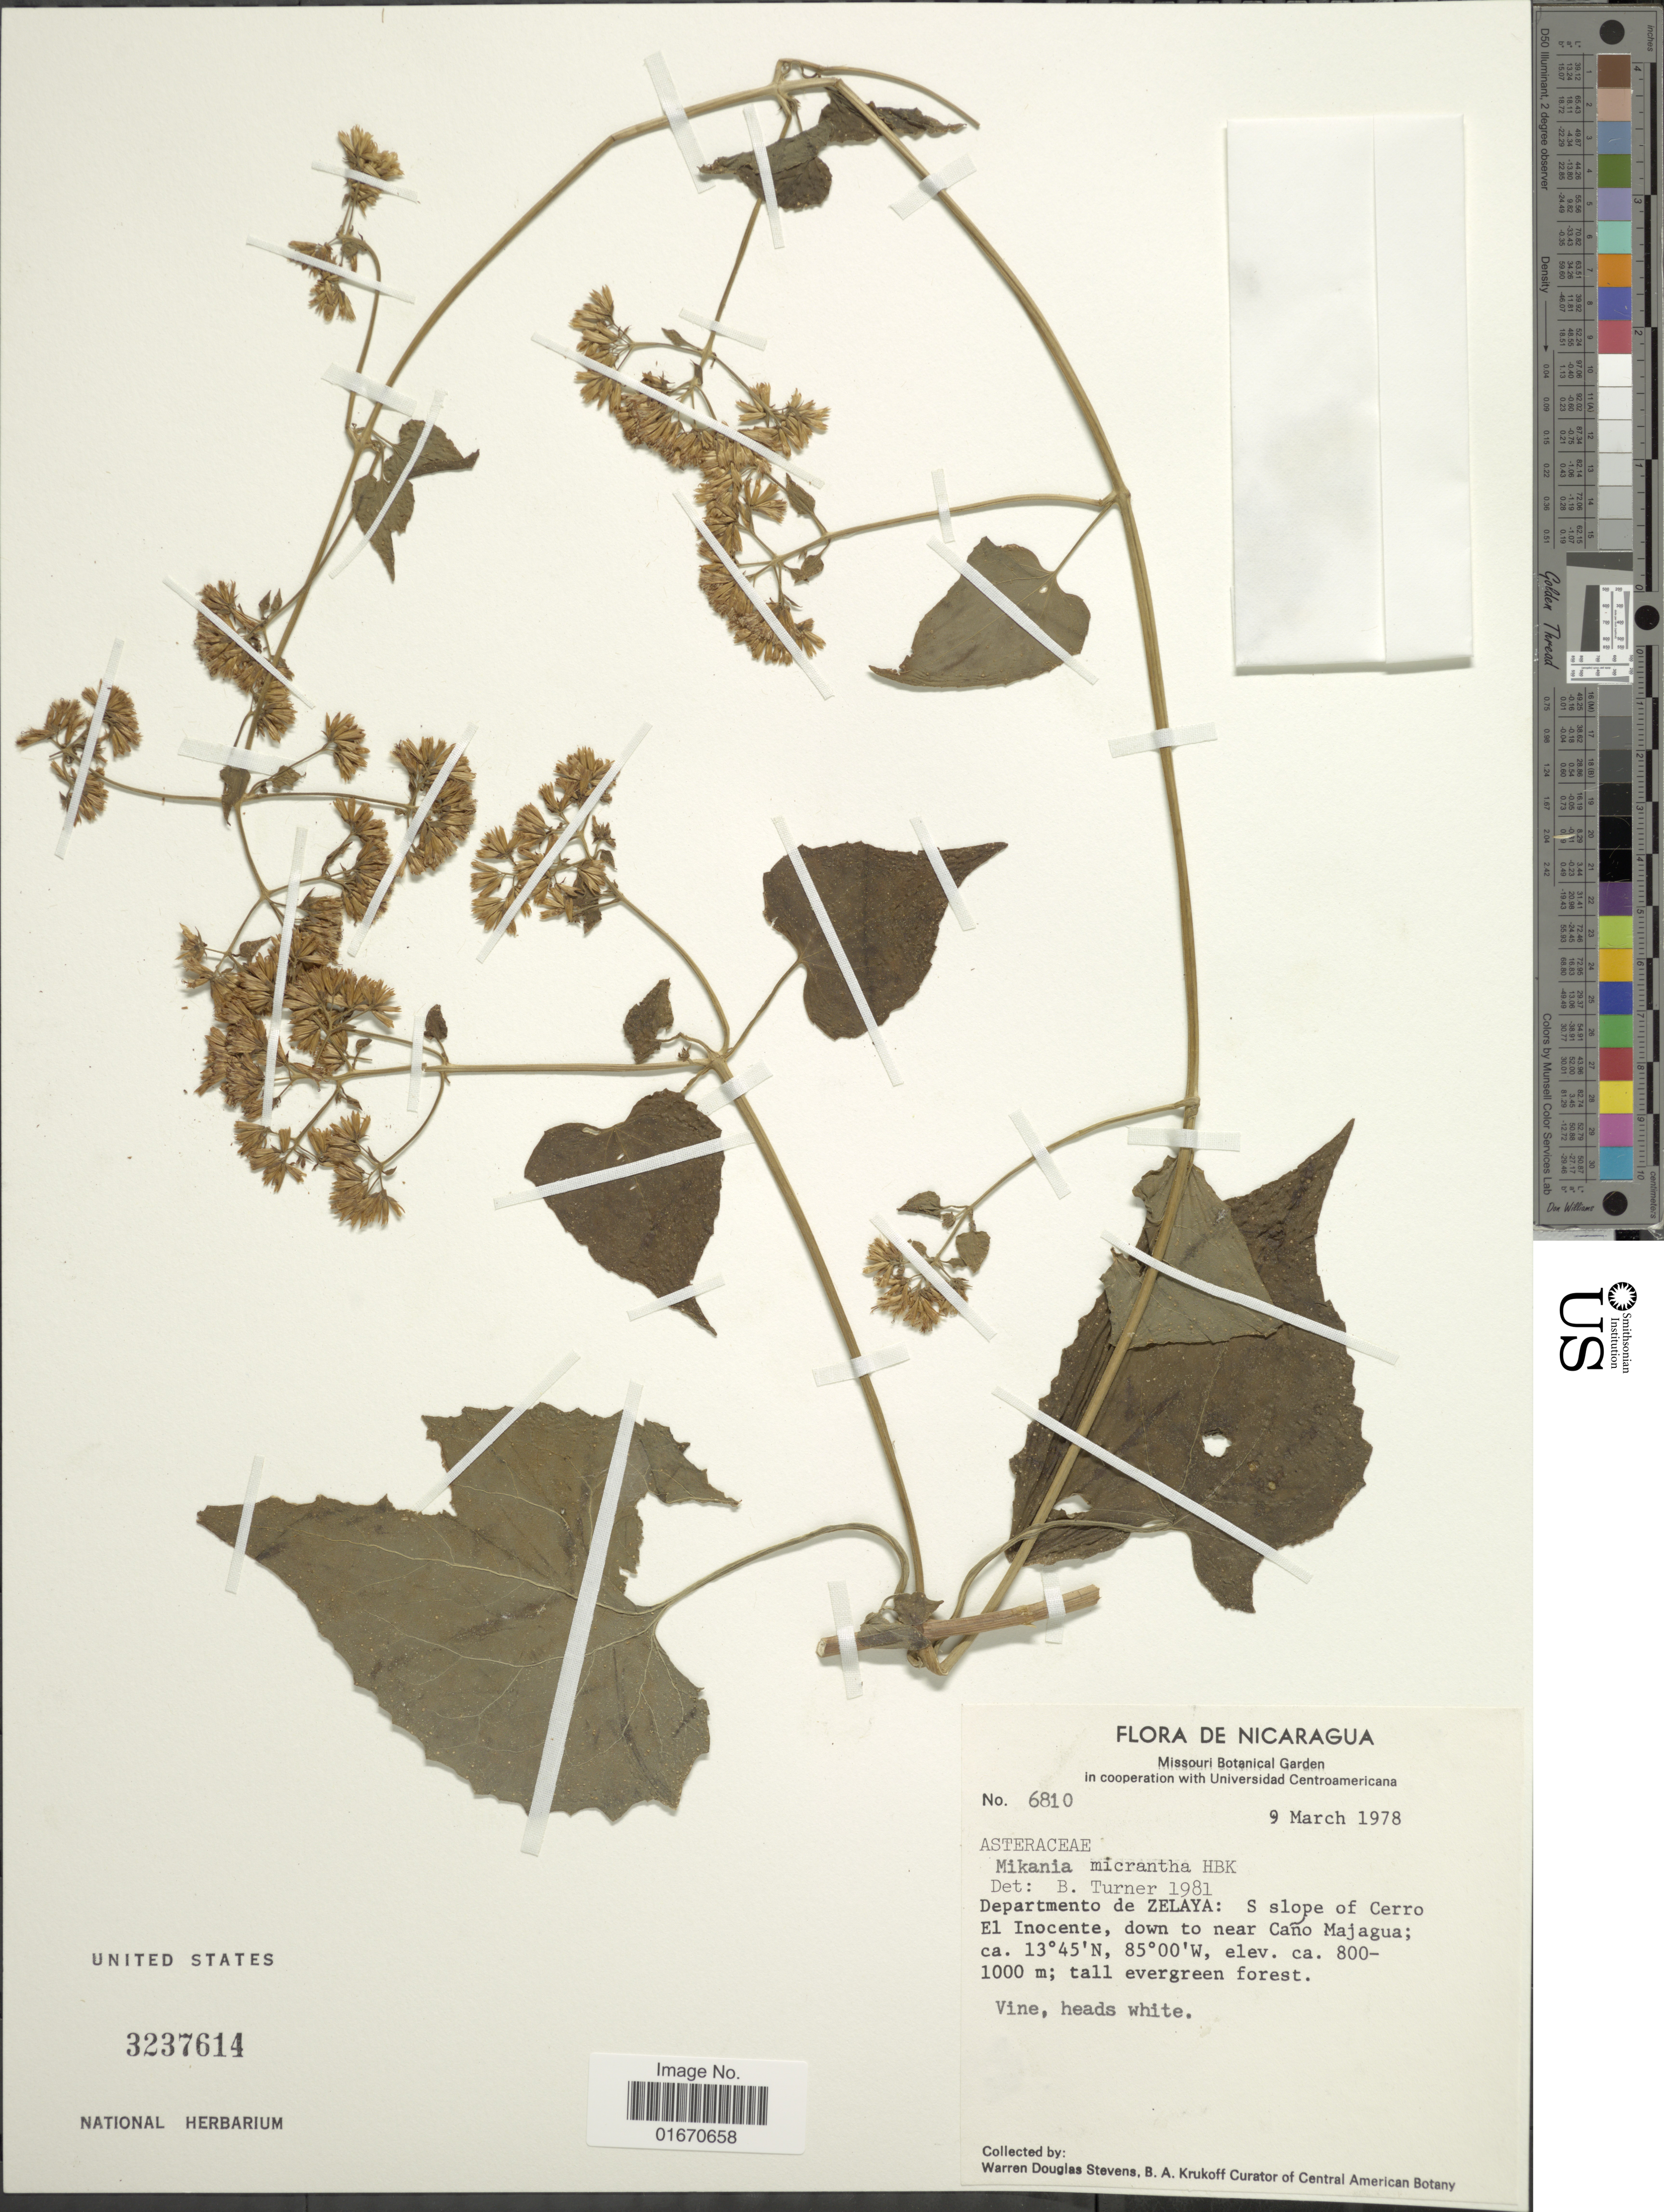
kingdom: Plantae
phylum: Tracheophyta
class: Magnoliopsida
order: Asterales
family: Asteraceae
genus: Mikania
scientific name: Mikania micrantha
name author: Kunth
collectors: W. D. Stevens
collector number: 6810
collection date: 1978-03-09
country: Nicaragua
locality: Departamento de Zelaya, S slope of Cerro El Inocente, down to near Cano Majagua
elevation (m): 800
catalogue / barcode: US 3237614